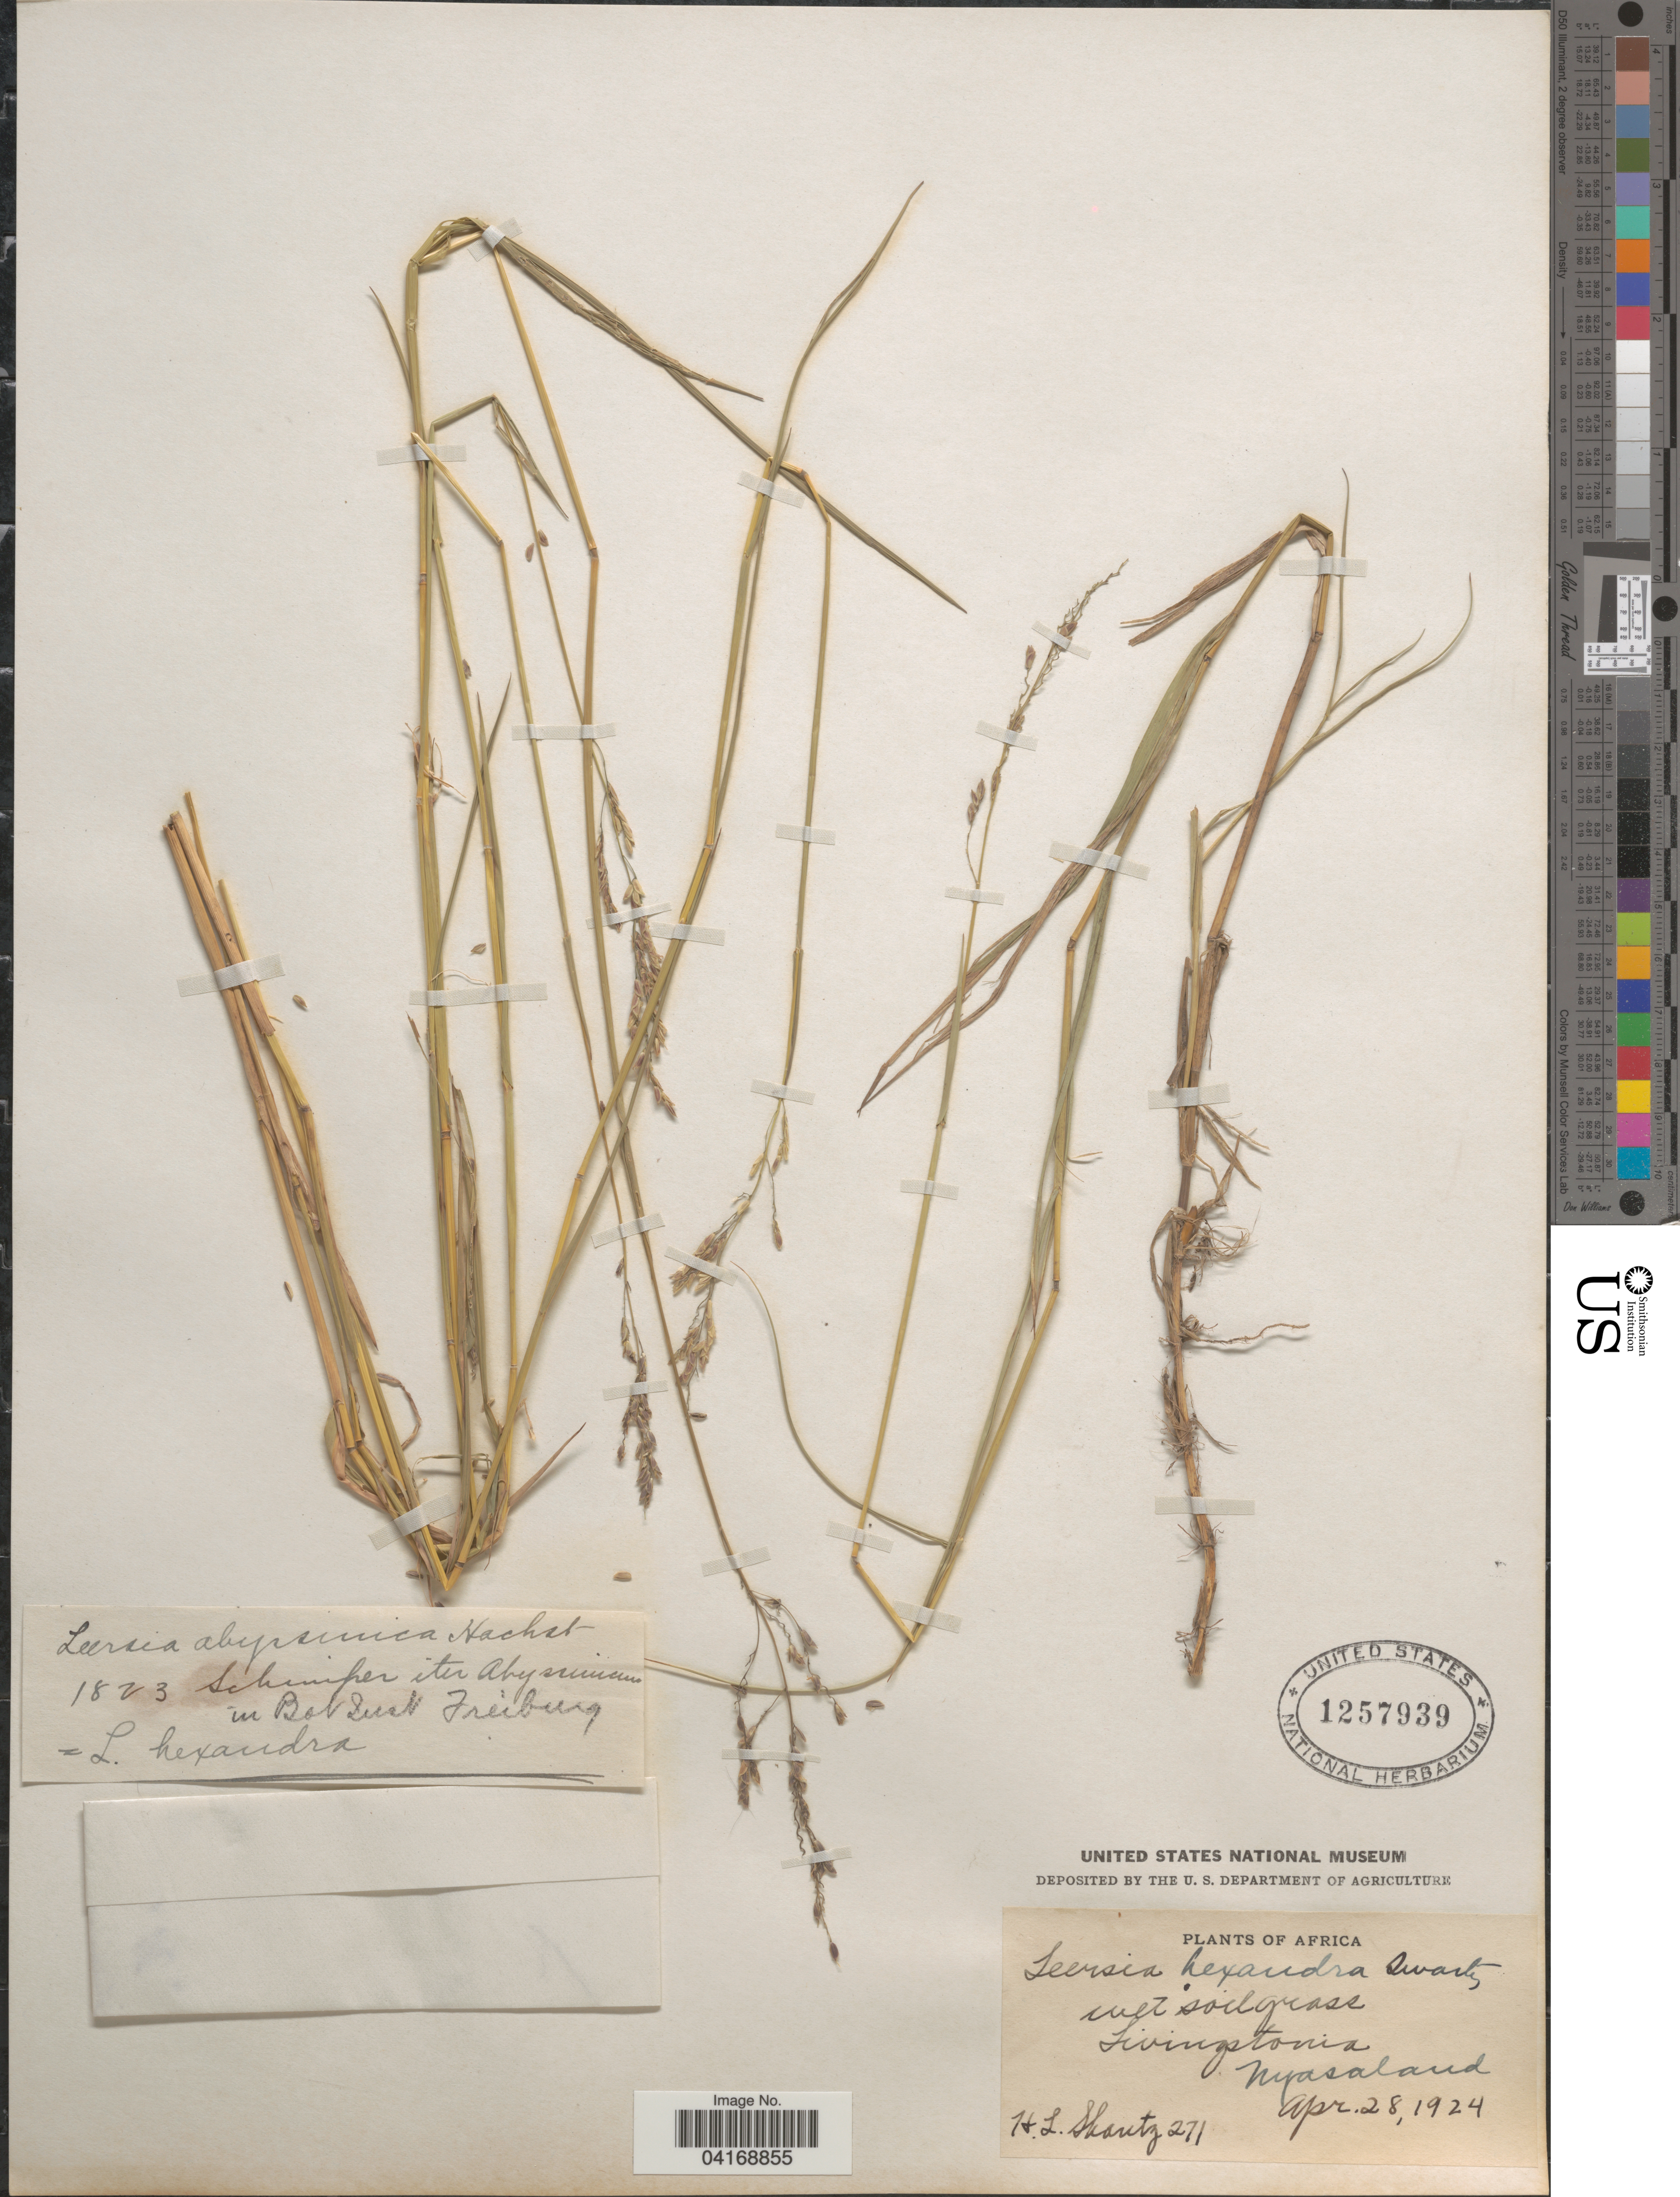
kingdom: Plantae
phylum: Tracheophyta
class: Liliopsida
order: Poales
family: Poaceae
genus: Leersia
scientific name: Leersia hexandra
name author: Sw.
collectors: H. Shantz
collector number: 271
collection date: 1924-04-28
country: Malawi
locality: Livingstonia Nyasaland.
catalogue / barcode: US 1257939